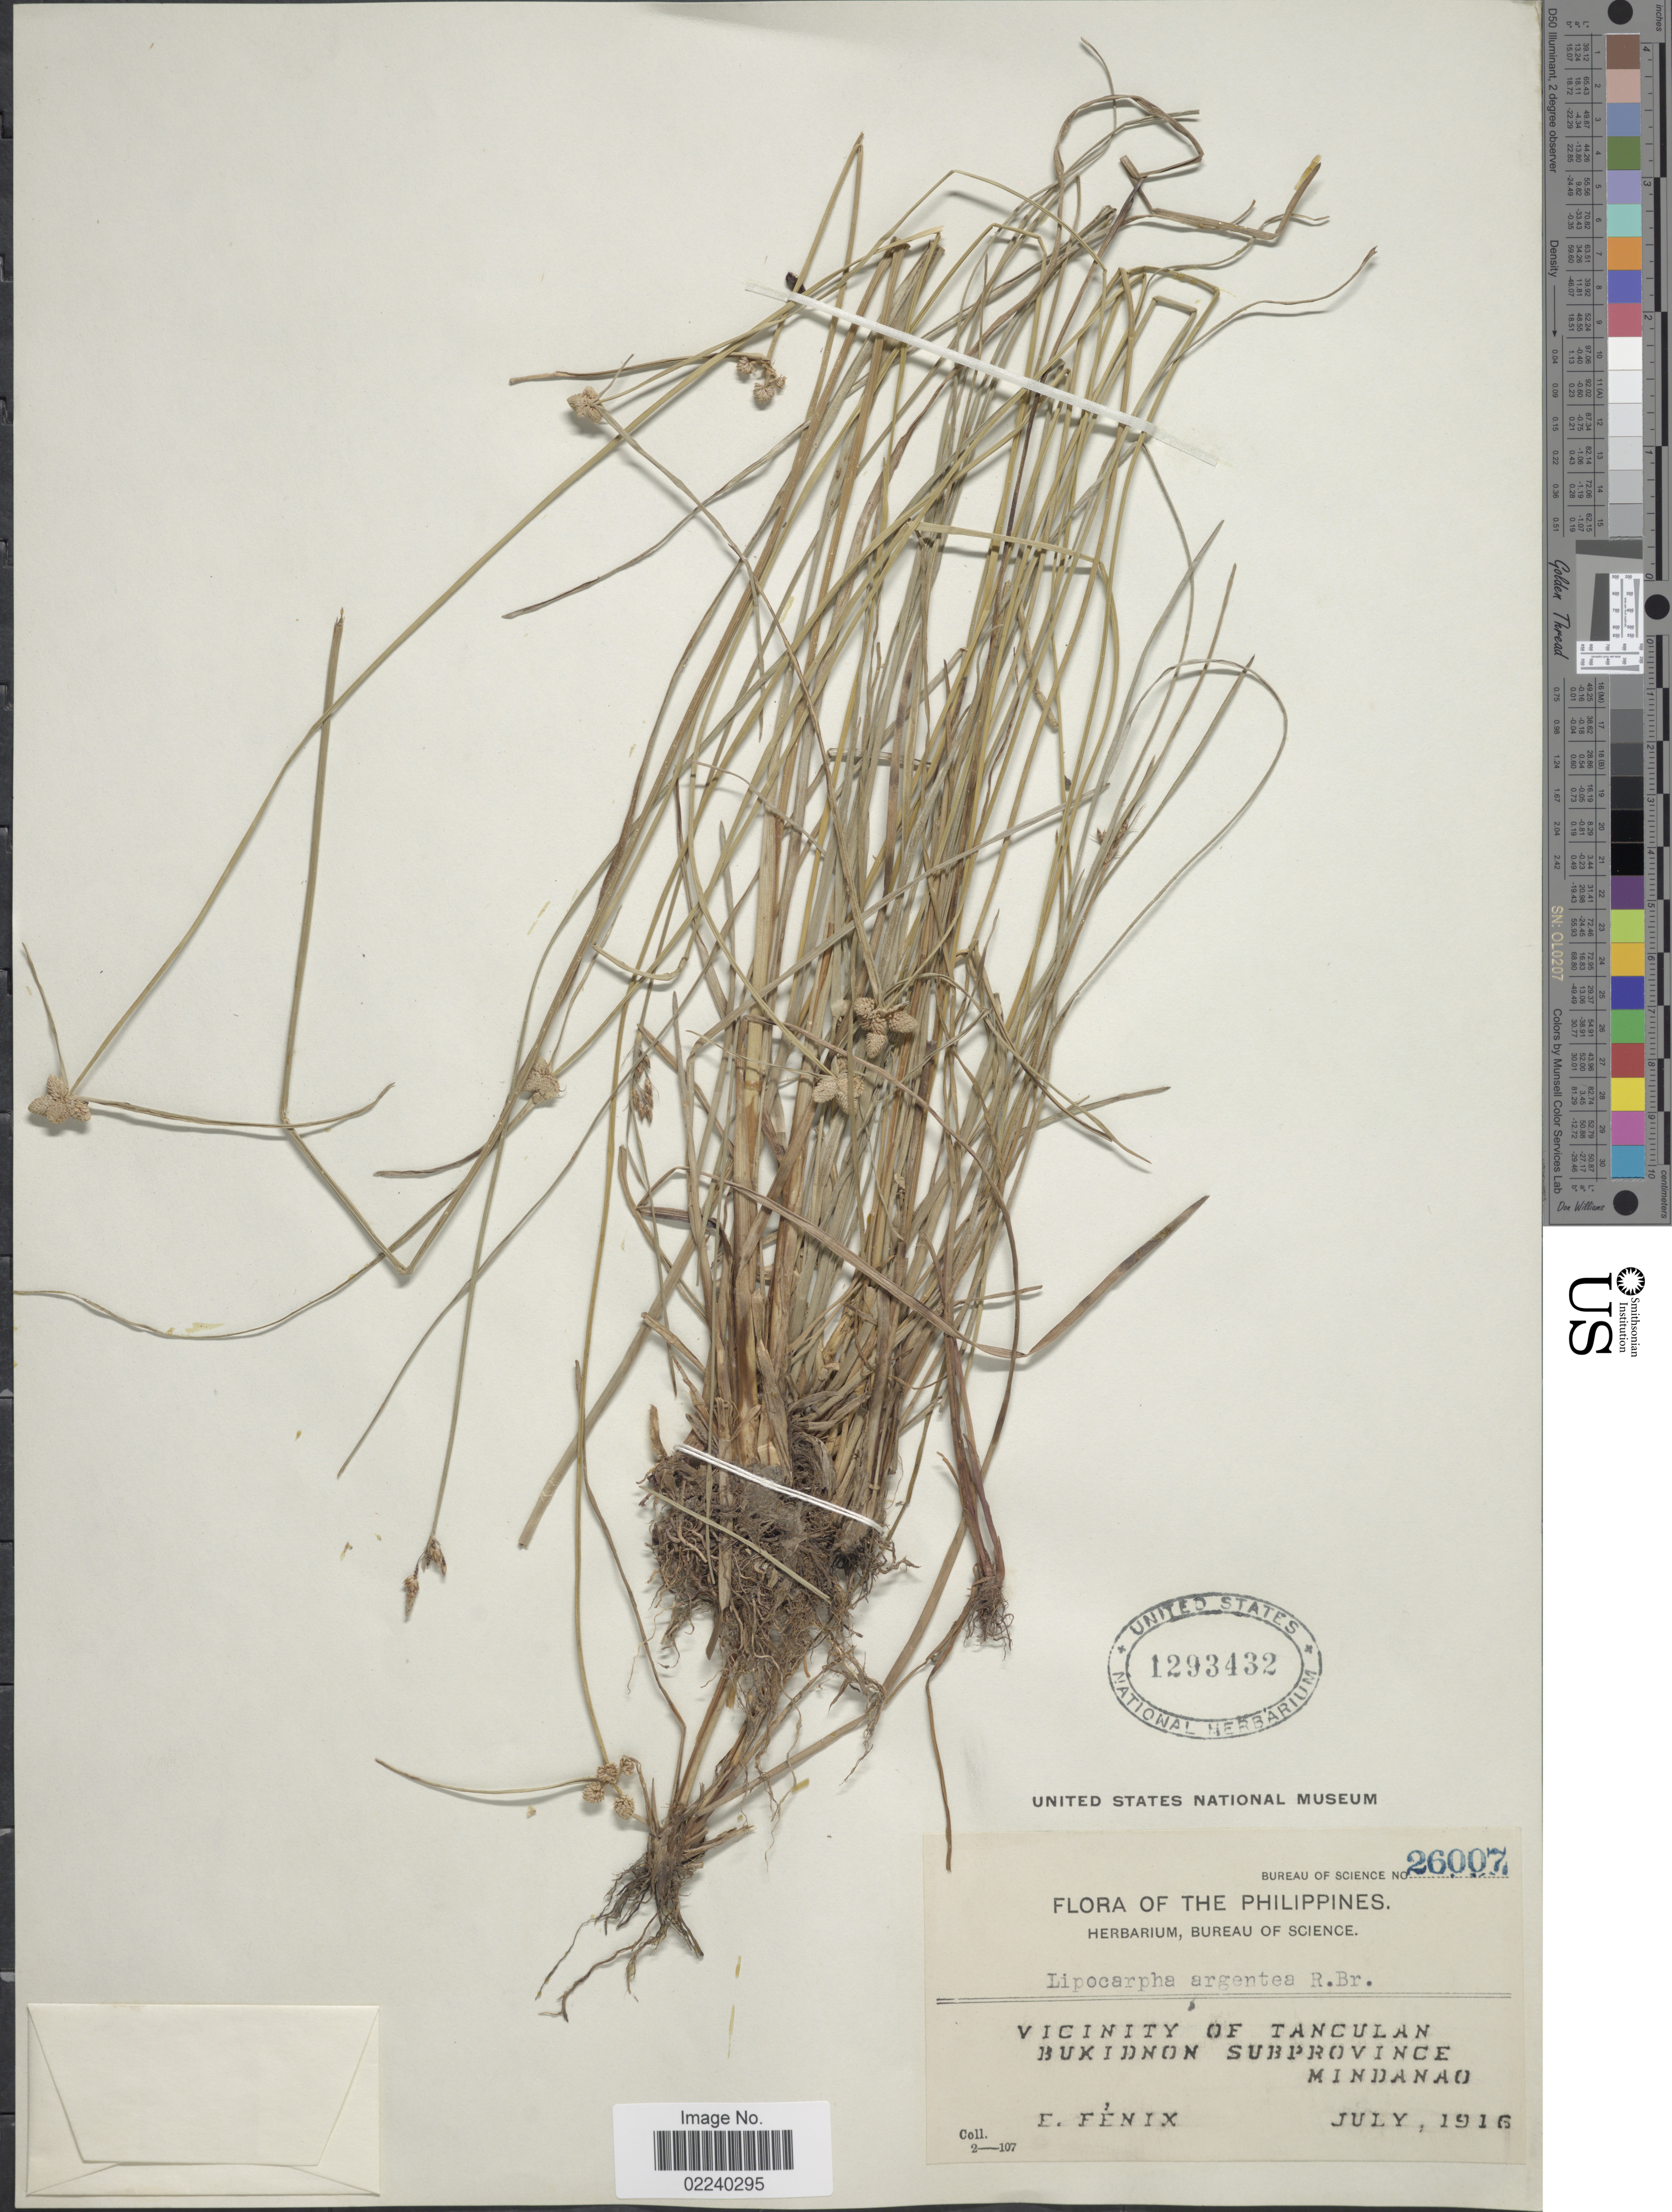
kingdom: Plantae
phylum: Tracheophyta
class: Liliopsida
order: Poales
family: Cyperaceae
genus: Cyperus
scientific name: Cyperus albescens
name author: (Steud.) Larridon & Govaerts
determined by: Strong, M. T., (US), Smithsonian Institution - National Museum of Natural History (UNITED STATES)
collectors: E. Fenix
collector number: Bureau Of Science 26007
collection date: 1916-07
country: Philippines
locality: Vicinity of Tanculan, Bukidnon Subprovince, Mindanao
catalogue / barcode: US 1293432